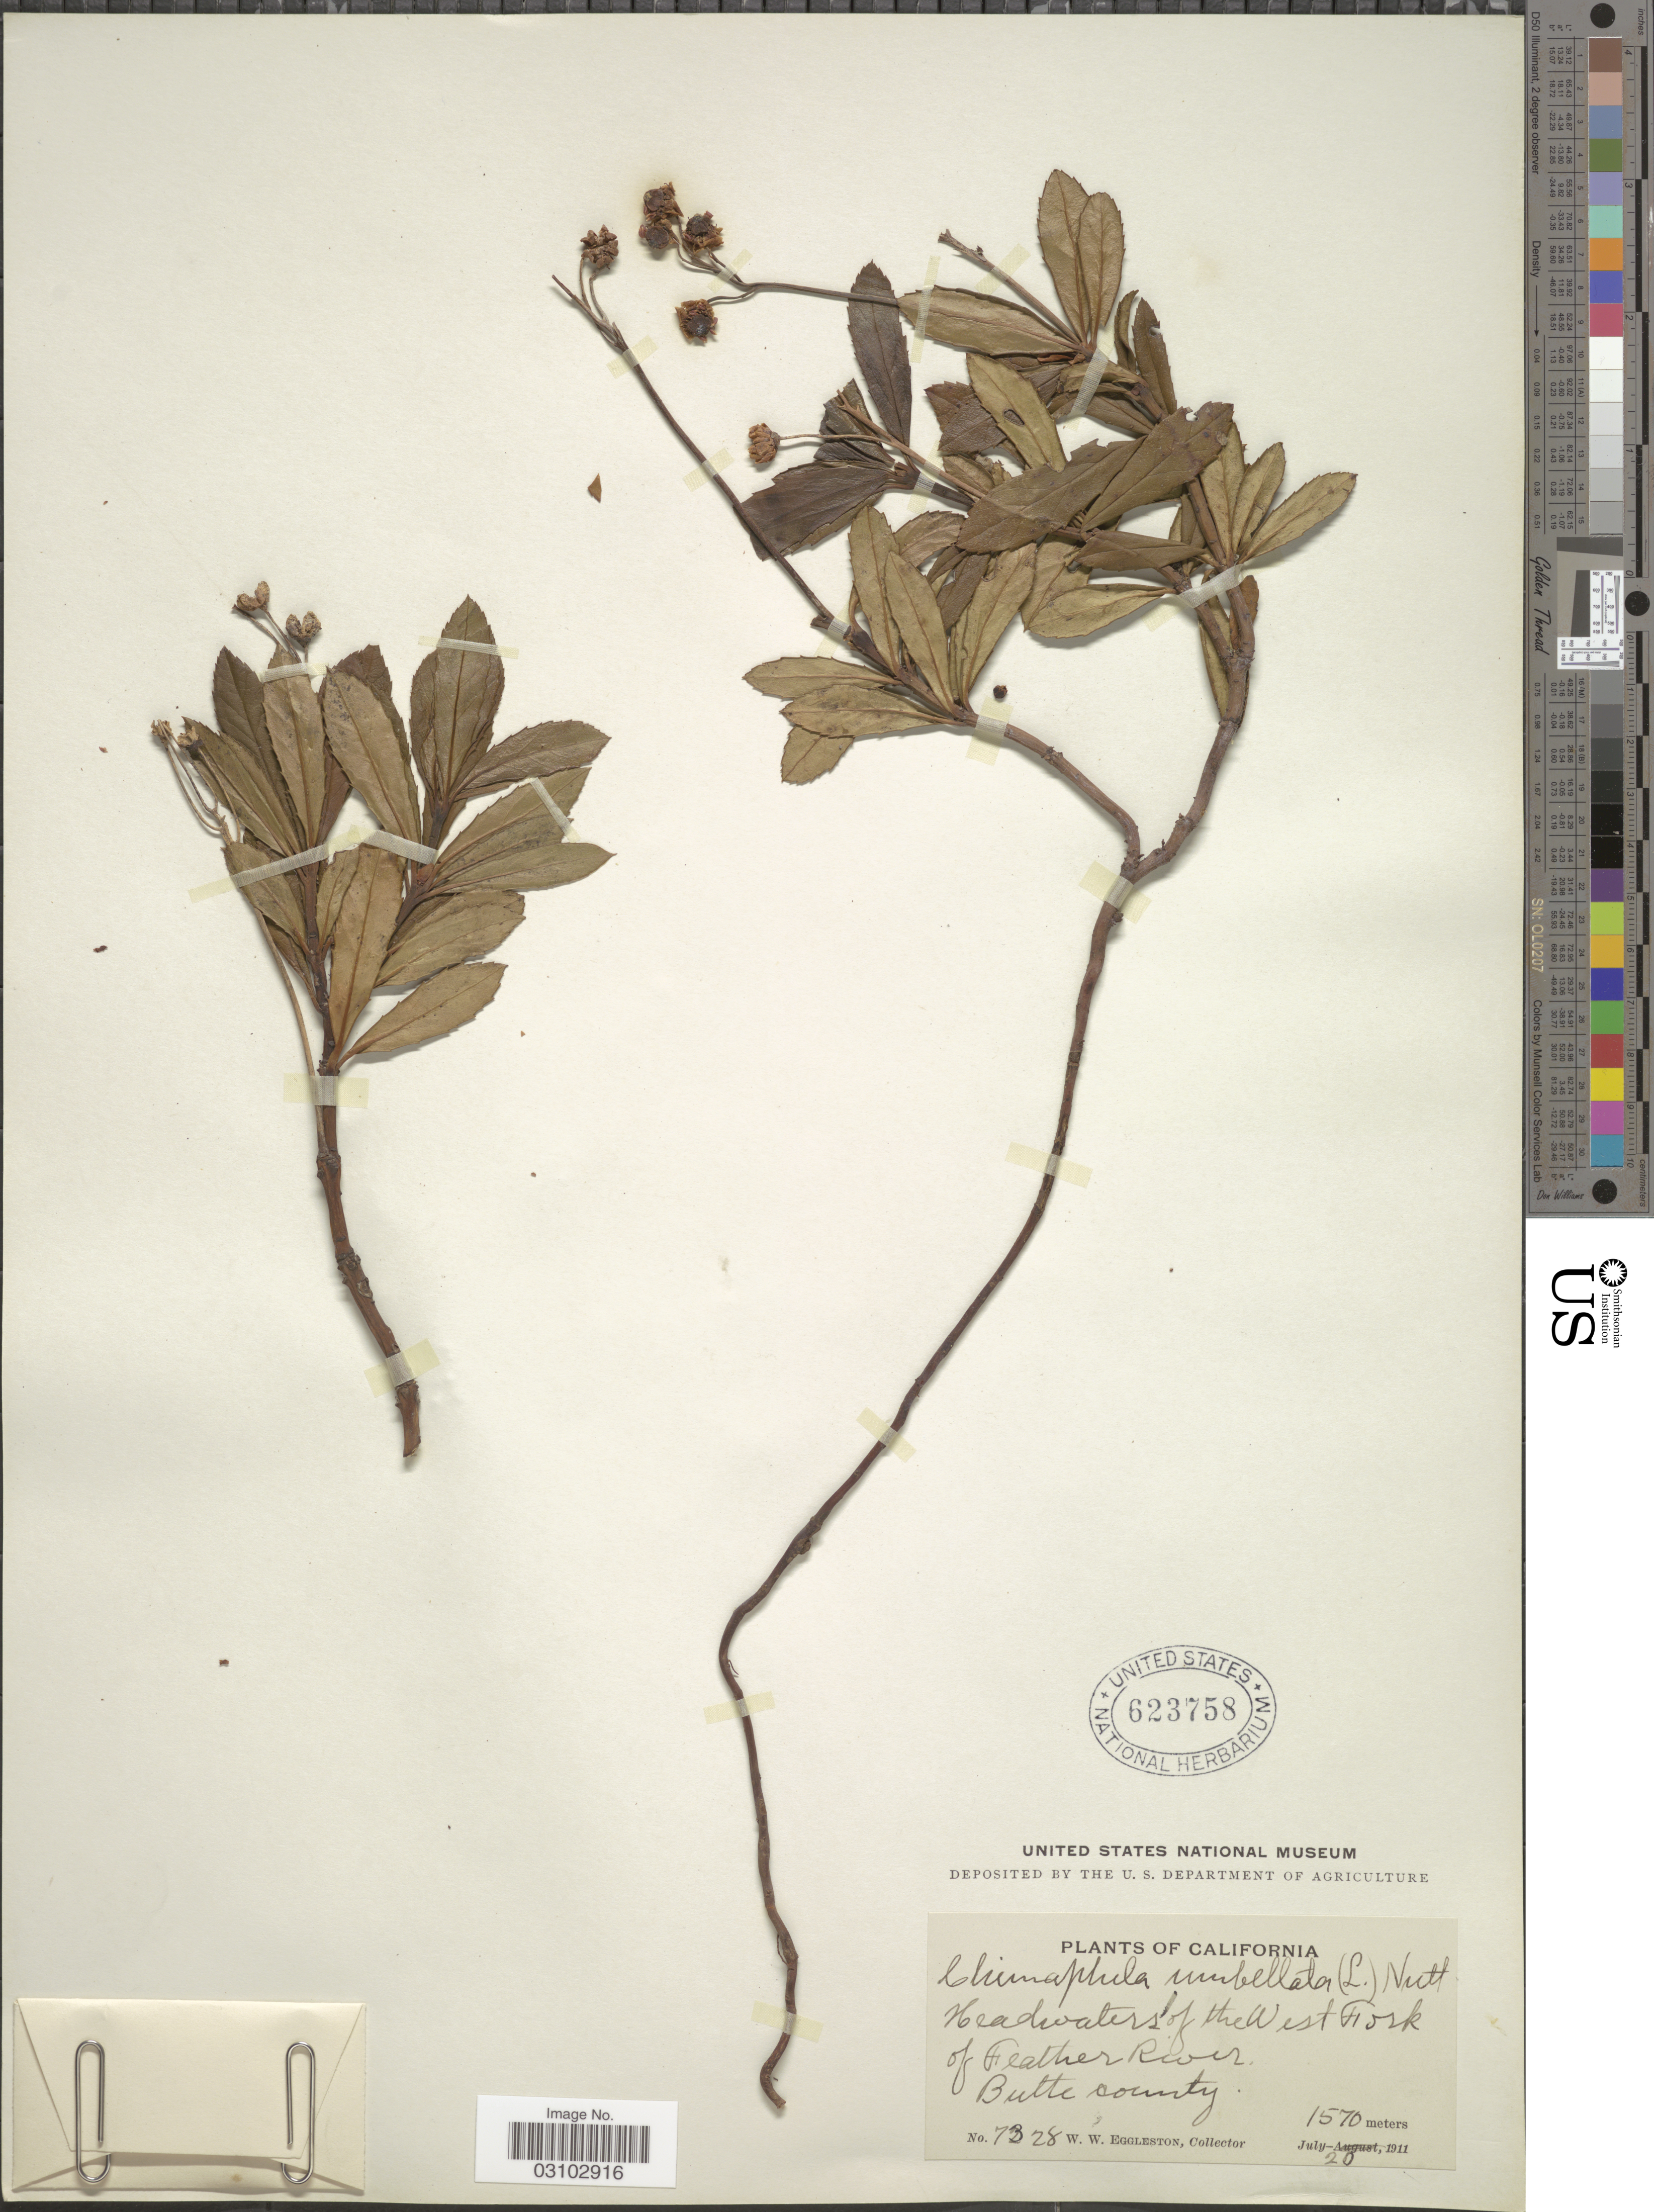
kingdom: Plantae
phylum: Tracheophyta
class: Magnoliopsida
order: Ericales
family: Ericaceae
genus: Chimaphila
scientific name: Chimaphila umbellata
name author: (L.) W.P.C. Barton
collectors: W. W. Eggleston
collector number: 7328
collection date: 1911-07-20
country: United States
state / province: California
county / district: Butte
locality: Headwaters of the West Fork of Feather River. Butte County.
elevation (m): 1570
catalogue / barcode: US 623758